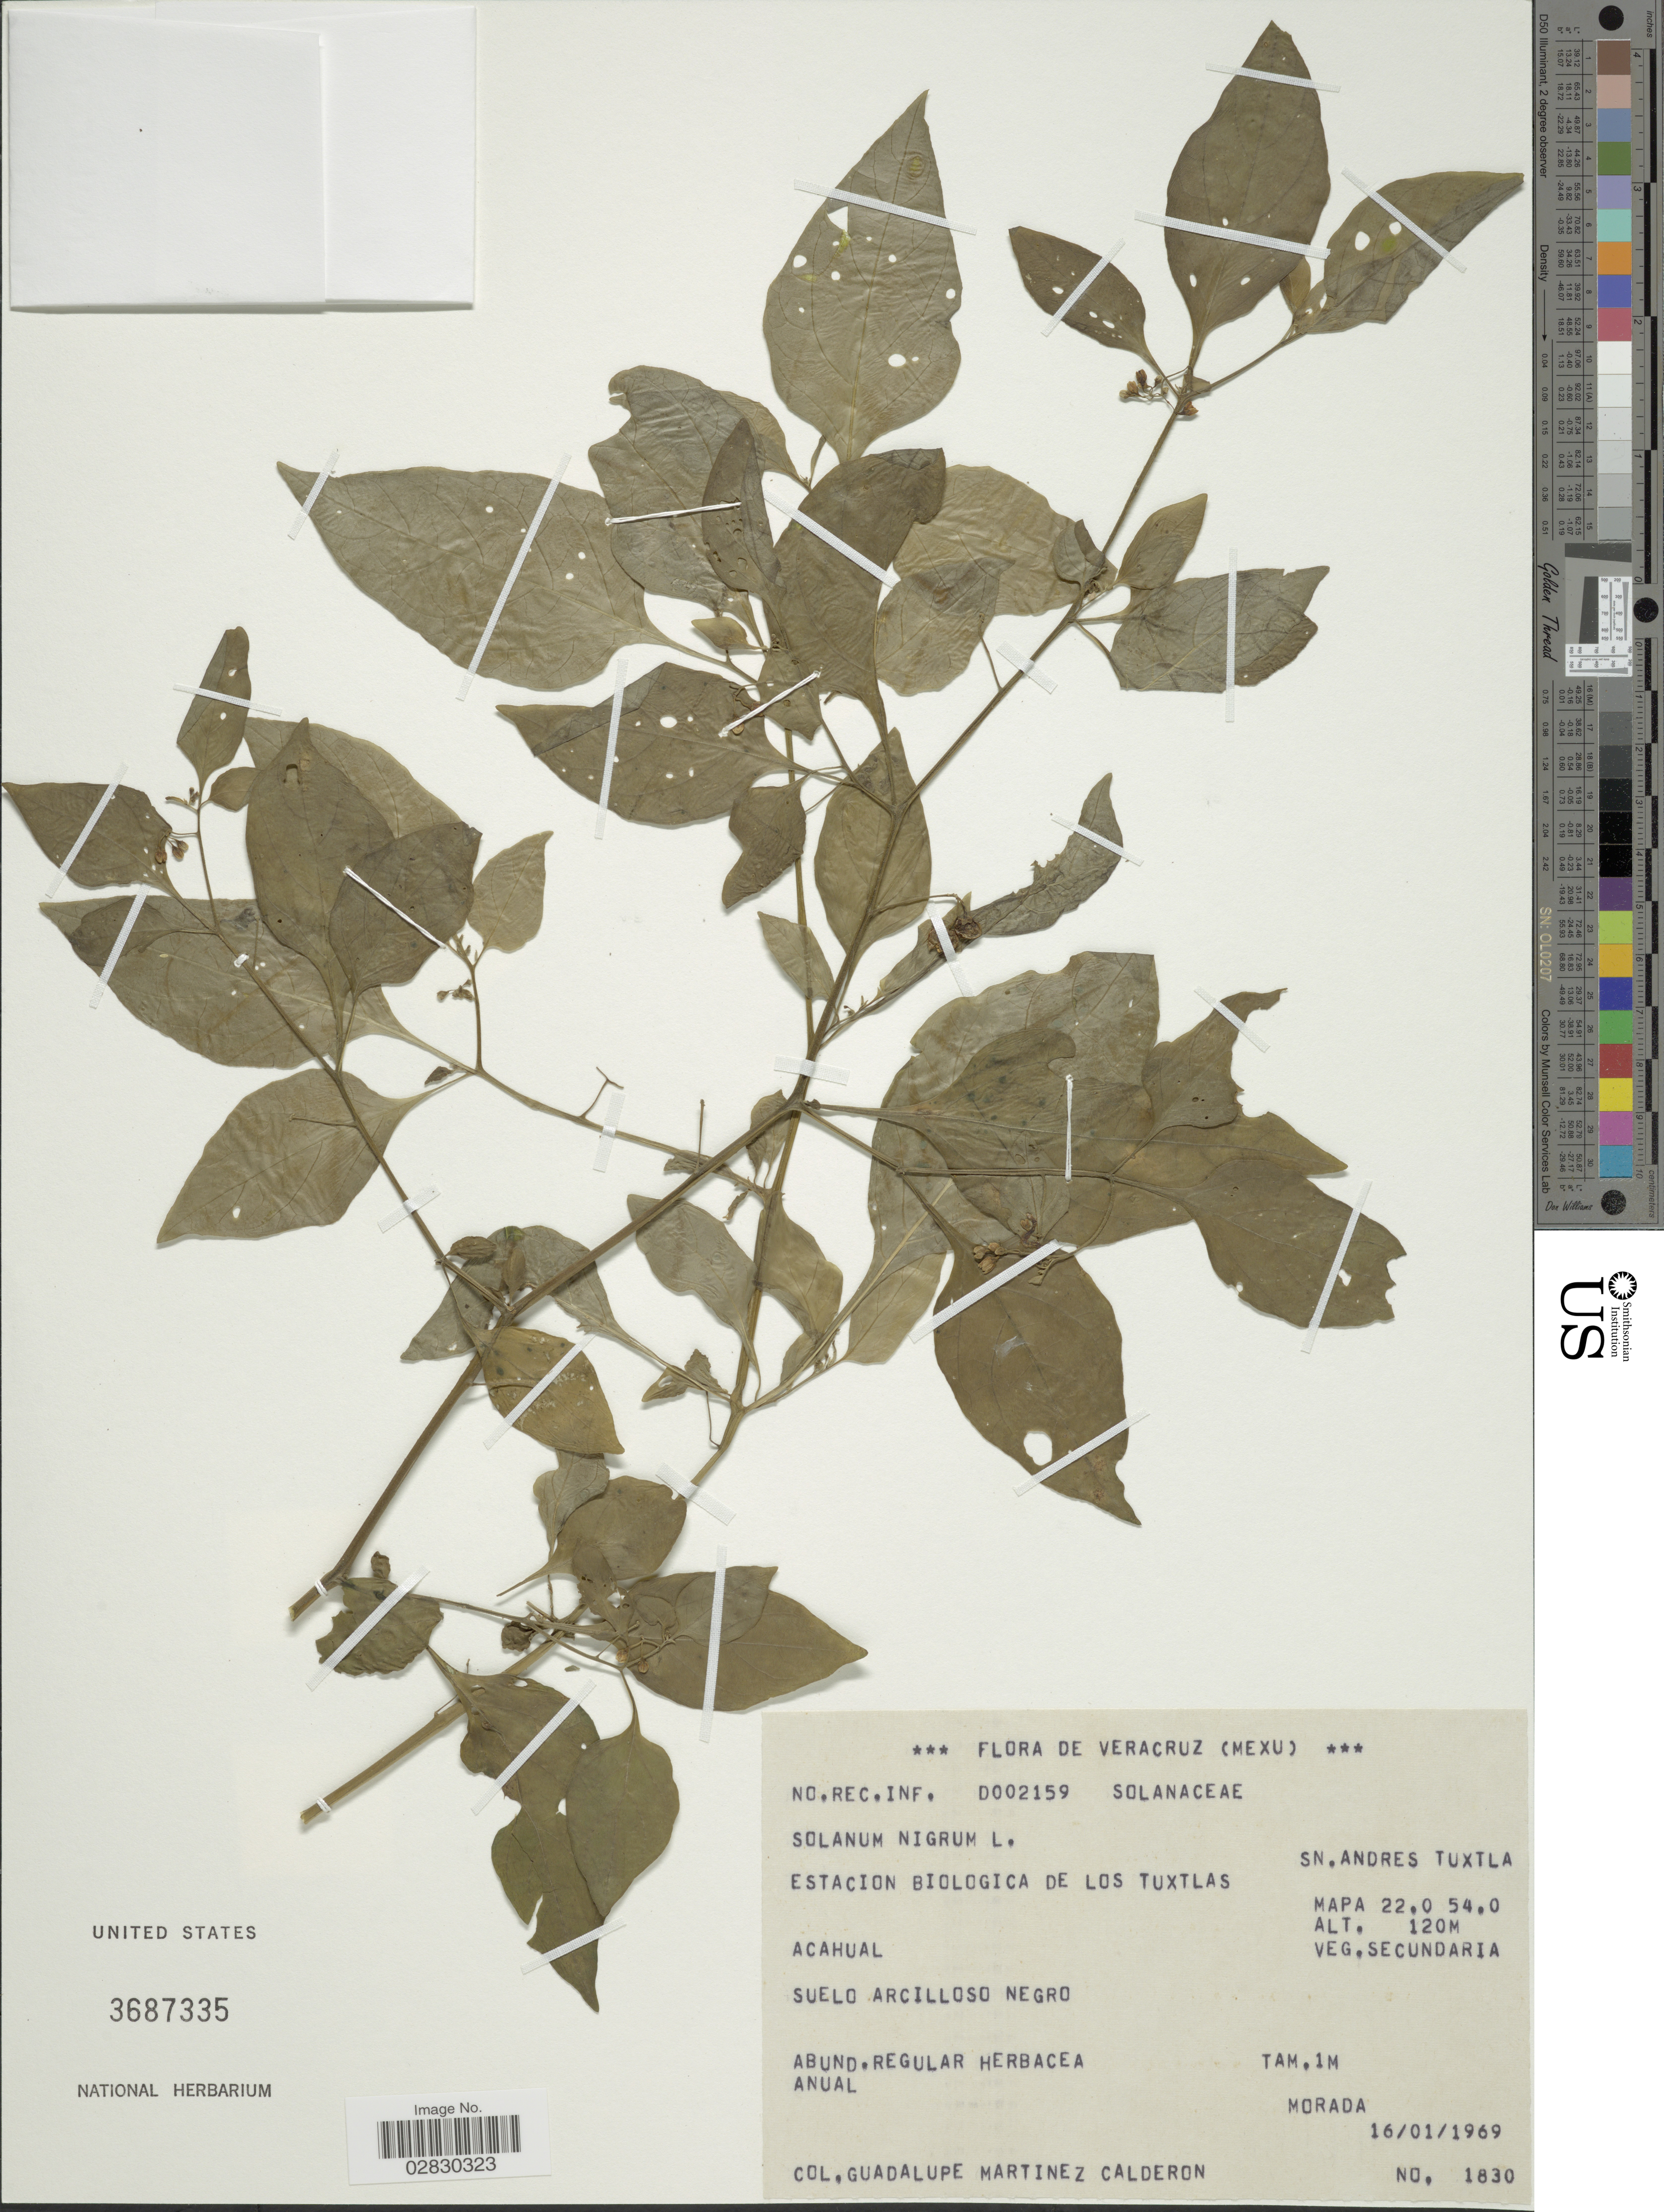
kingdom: Plantae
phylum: Tracheophyta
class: Magnoliopsida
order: Solanales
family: Solanaceae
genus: Solanum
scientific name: Solanum americanum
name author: Mill.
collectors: G. Martinez-C.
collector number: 1830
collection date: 1969-01-16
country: Mexico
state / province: Veracruz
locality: Veracruz. Estacion Biologica de los Tuxtlas. Sn.Andres Tuxtla. Mapa 22.0 54.0. Morada.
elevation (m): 120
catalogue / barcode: US 3687335